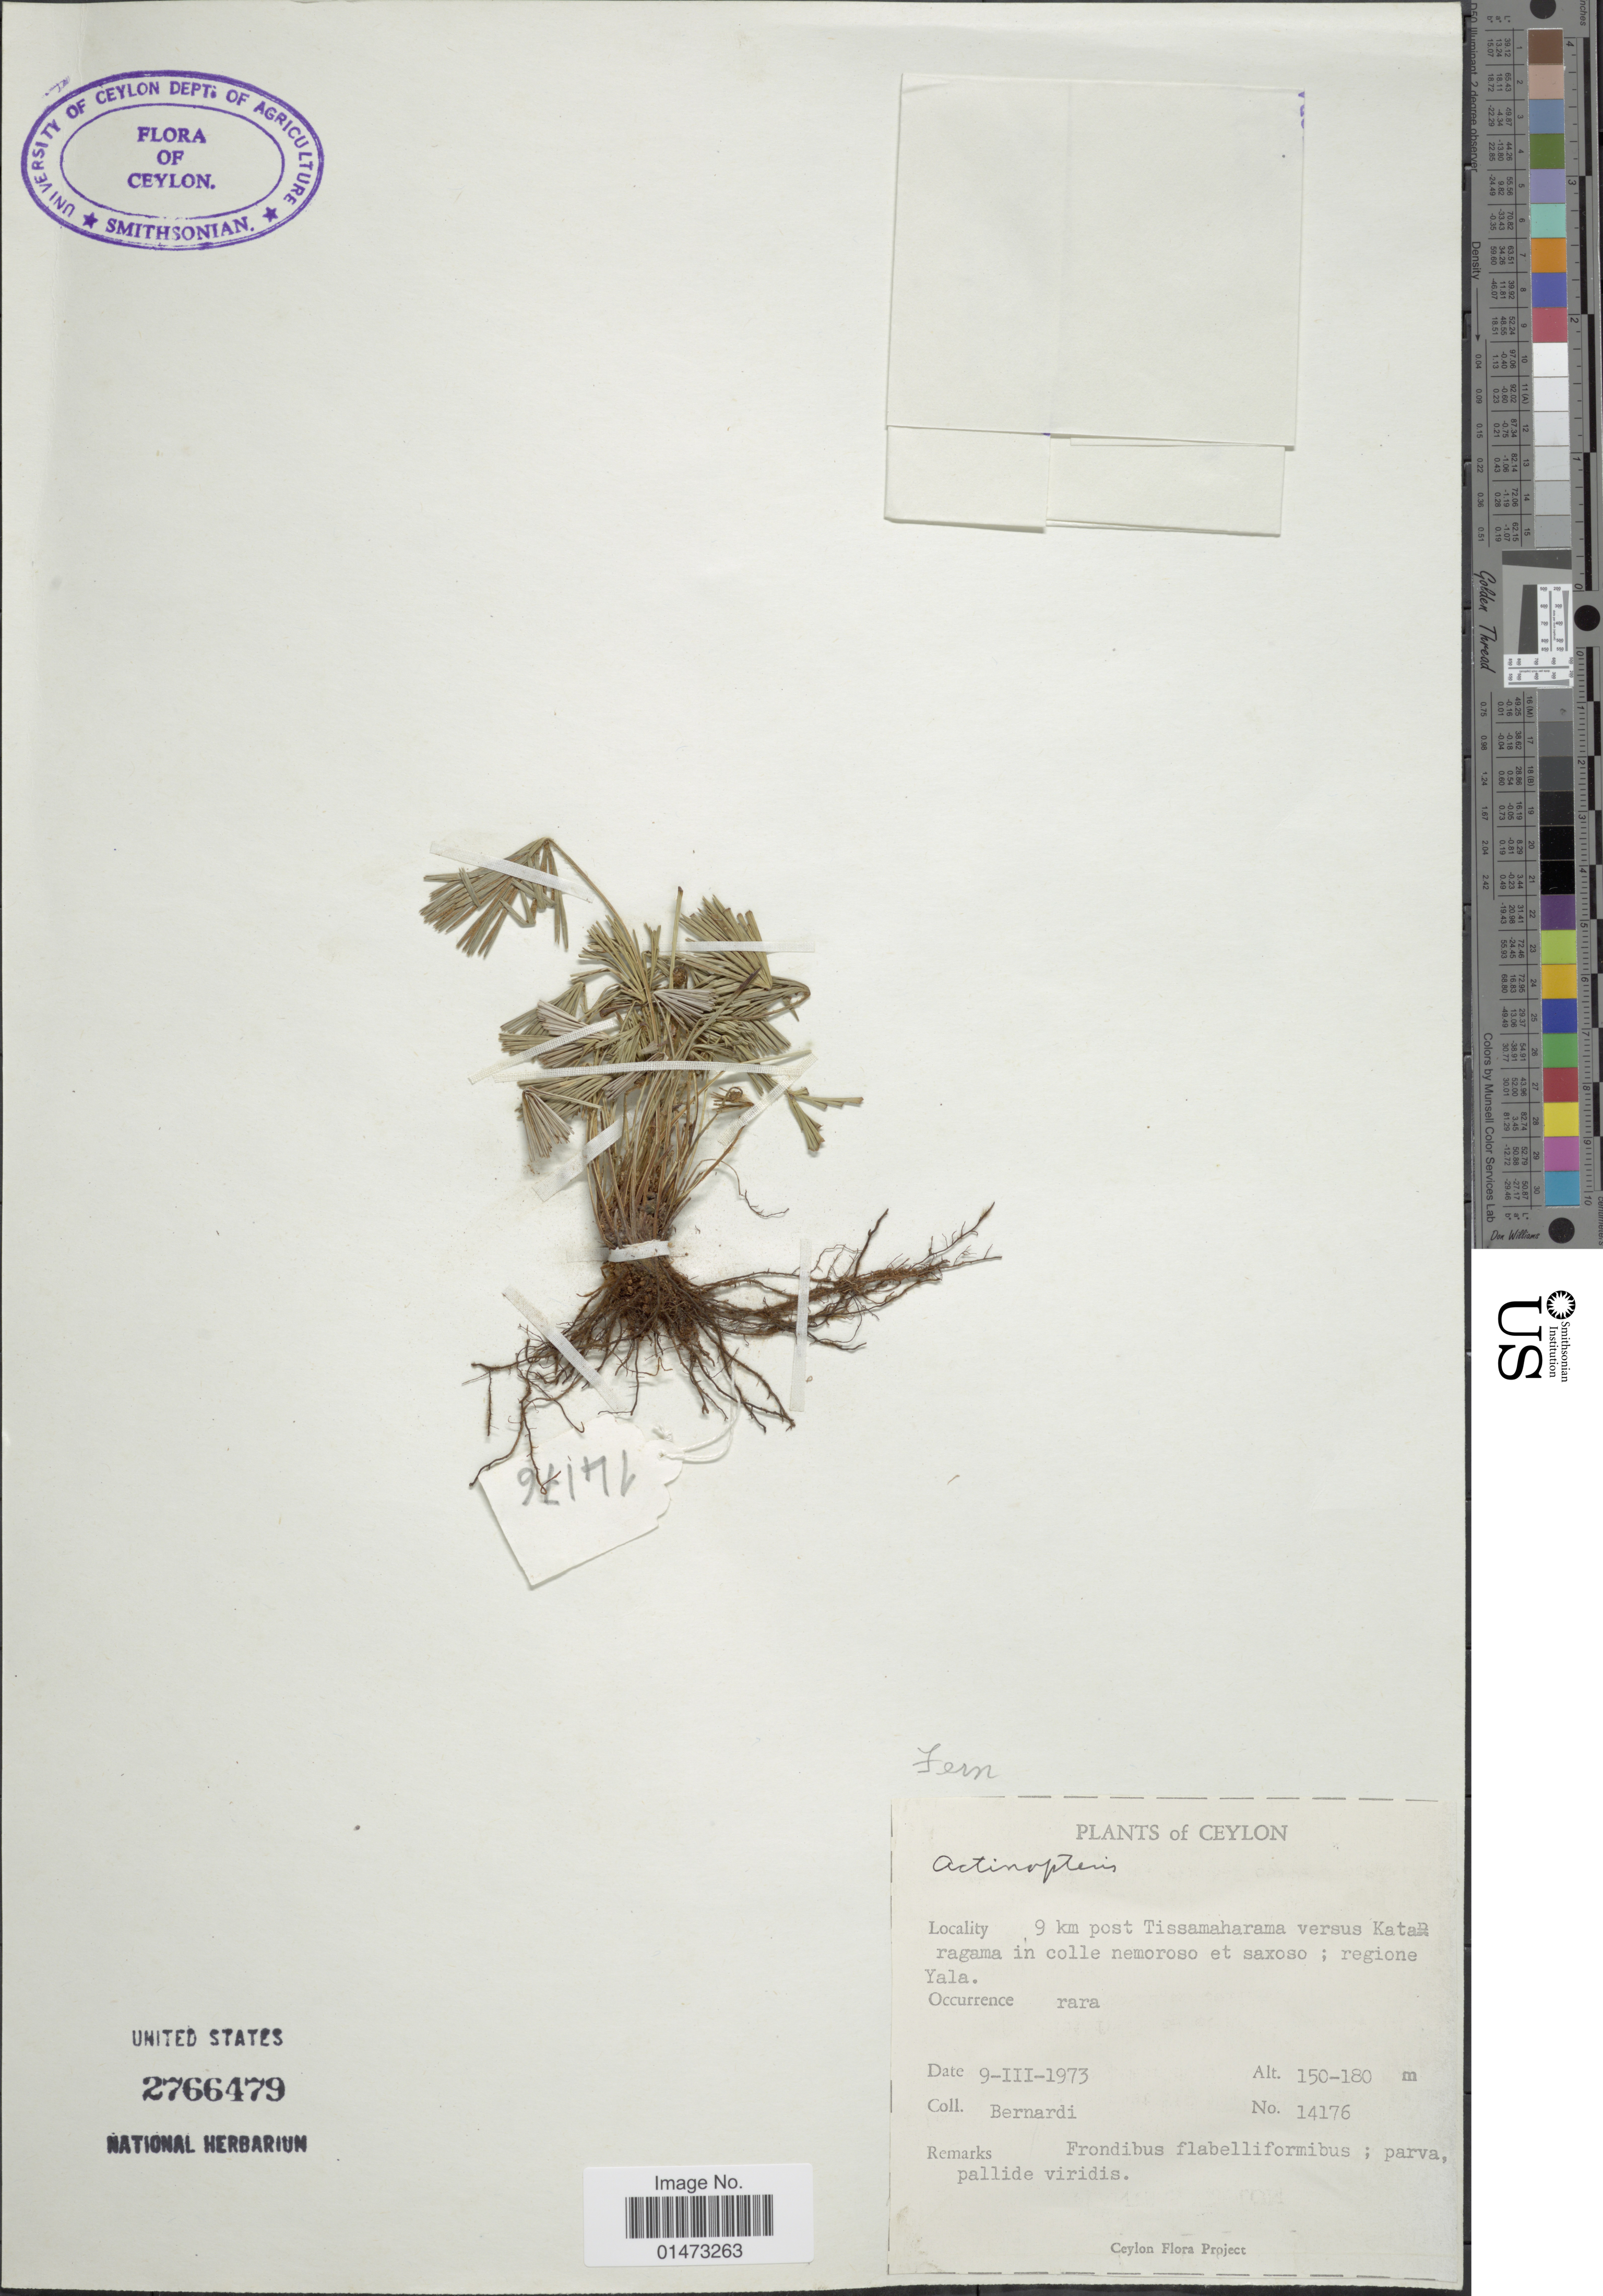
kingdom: Plantae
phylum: Tracheophyta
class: Polypodiopsida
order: Polypodiales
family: Pteridaceae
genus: Actiniopteris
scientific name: Actiniopteris radiata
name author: (Sw.) Link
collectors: Bernardi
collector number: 14176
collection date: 1973-03-09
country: Sri Lanka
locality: Ceylon, 9 km post Tissamaharama versus Kataragama in colle nemoroso et saxoso; regione Yala.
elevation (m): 150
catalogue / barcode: US 2766479